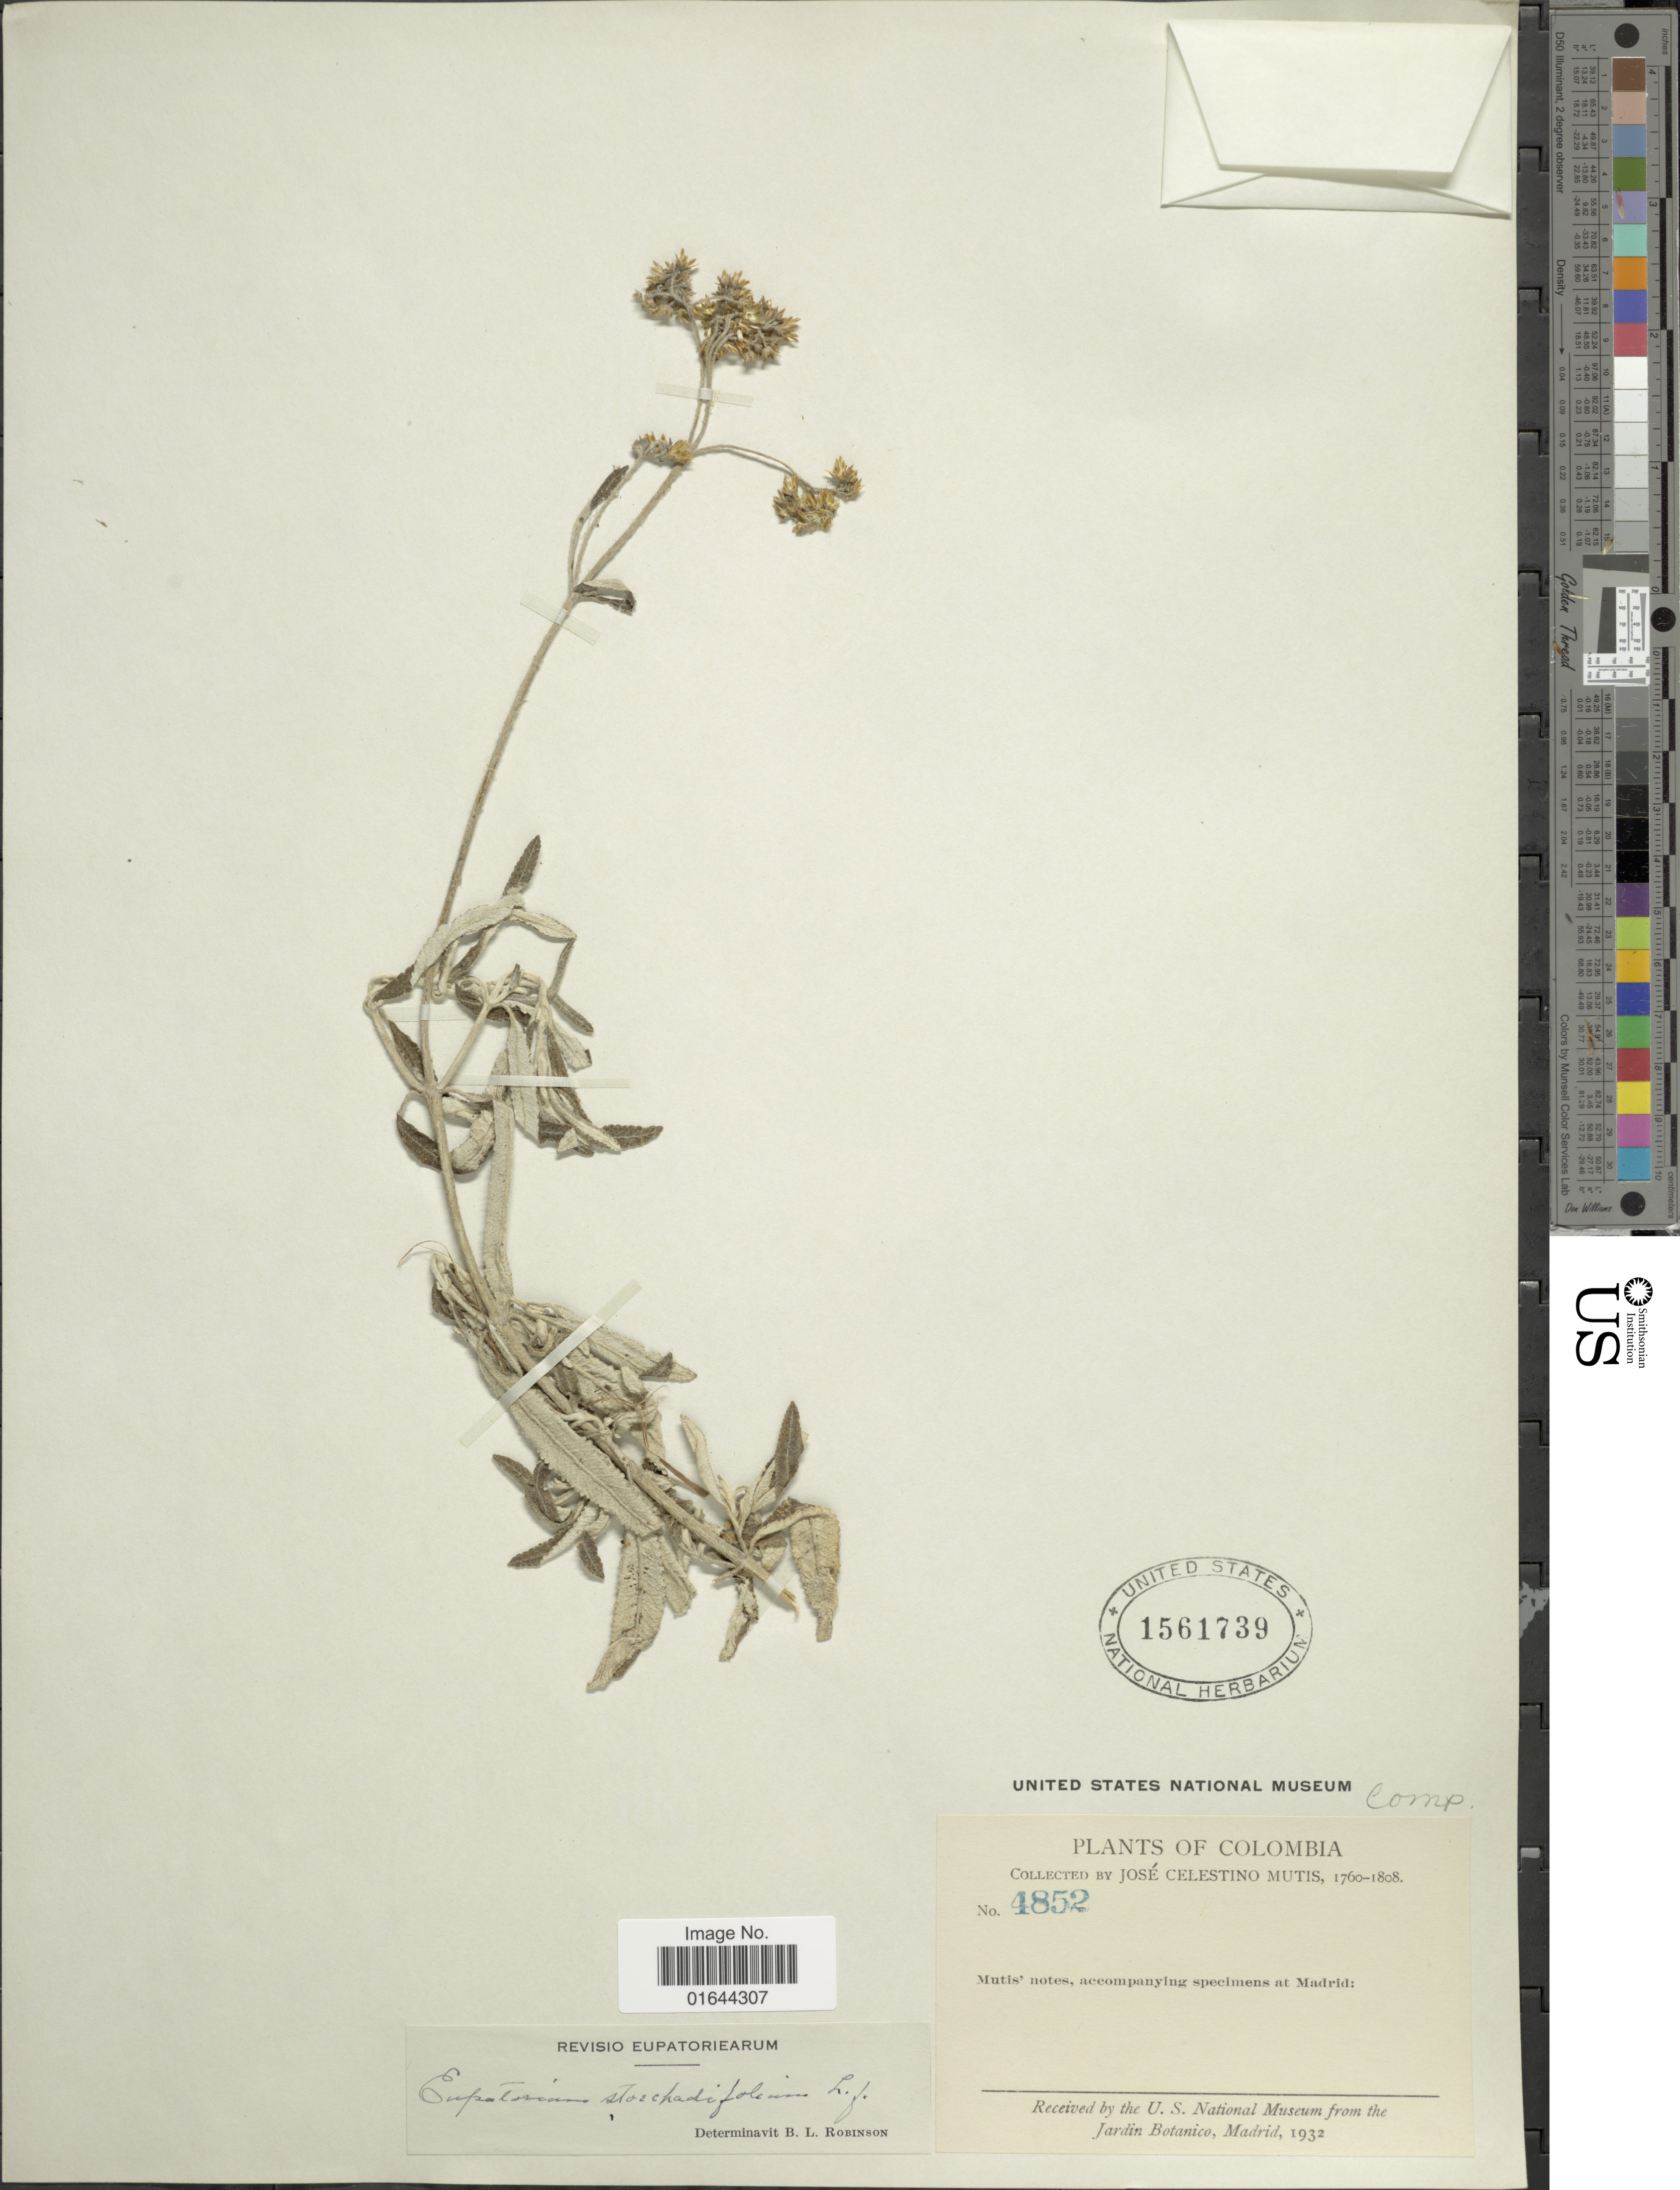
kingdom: Plantae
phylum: Tracheophyta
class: Magnoliopsida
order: Asterales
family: Asteraceae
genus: Lourteigia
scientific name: Lourteigia stoechadifolia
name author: (L. f.) R.M. King & H. Rob.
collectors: J. C. B. Mutis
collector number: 4852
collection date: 1760/1808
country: Colombia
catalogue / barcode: US 1561739